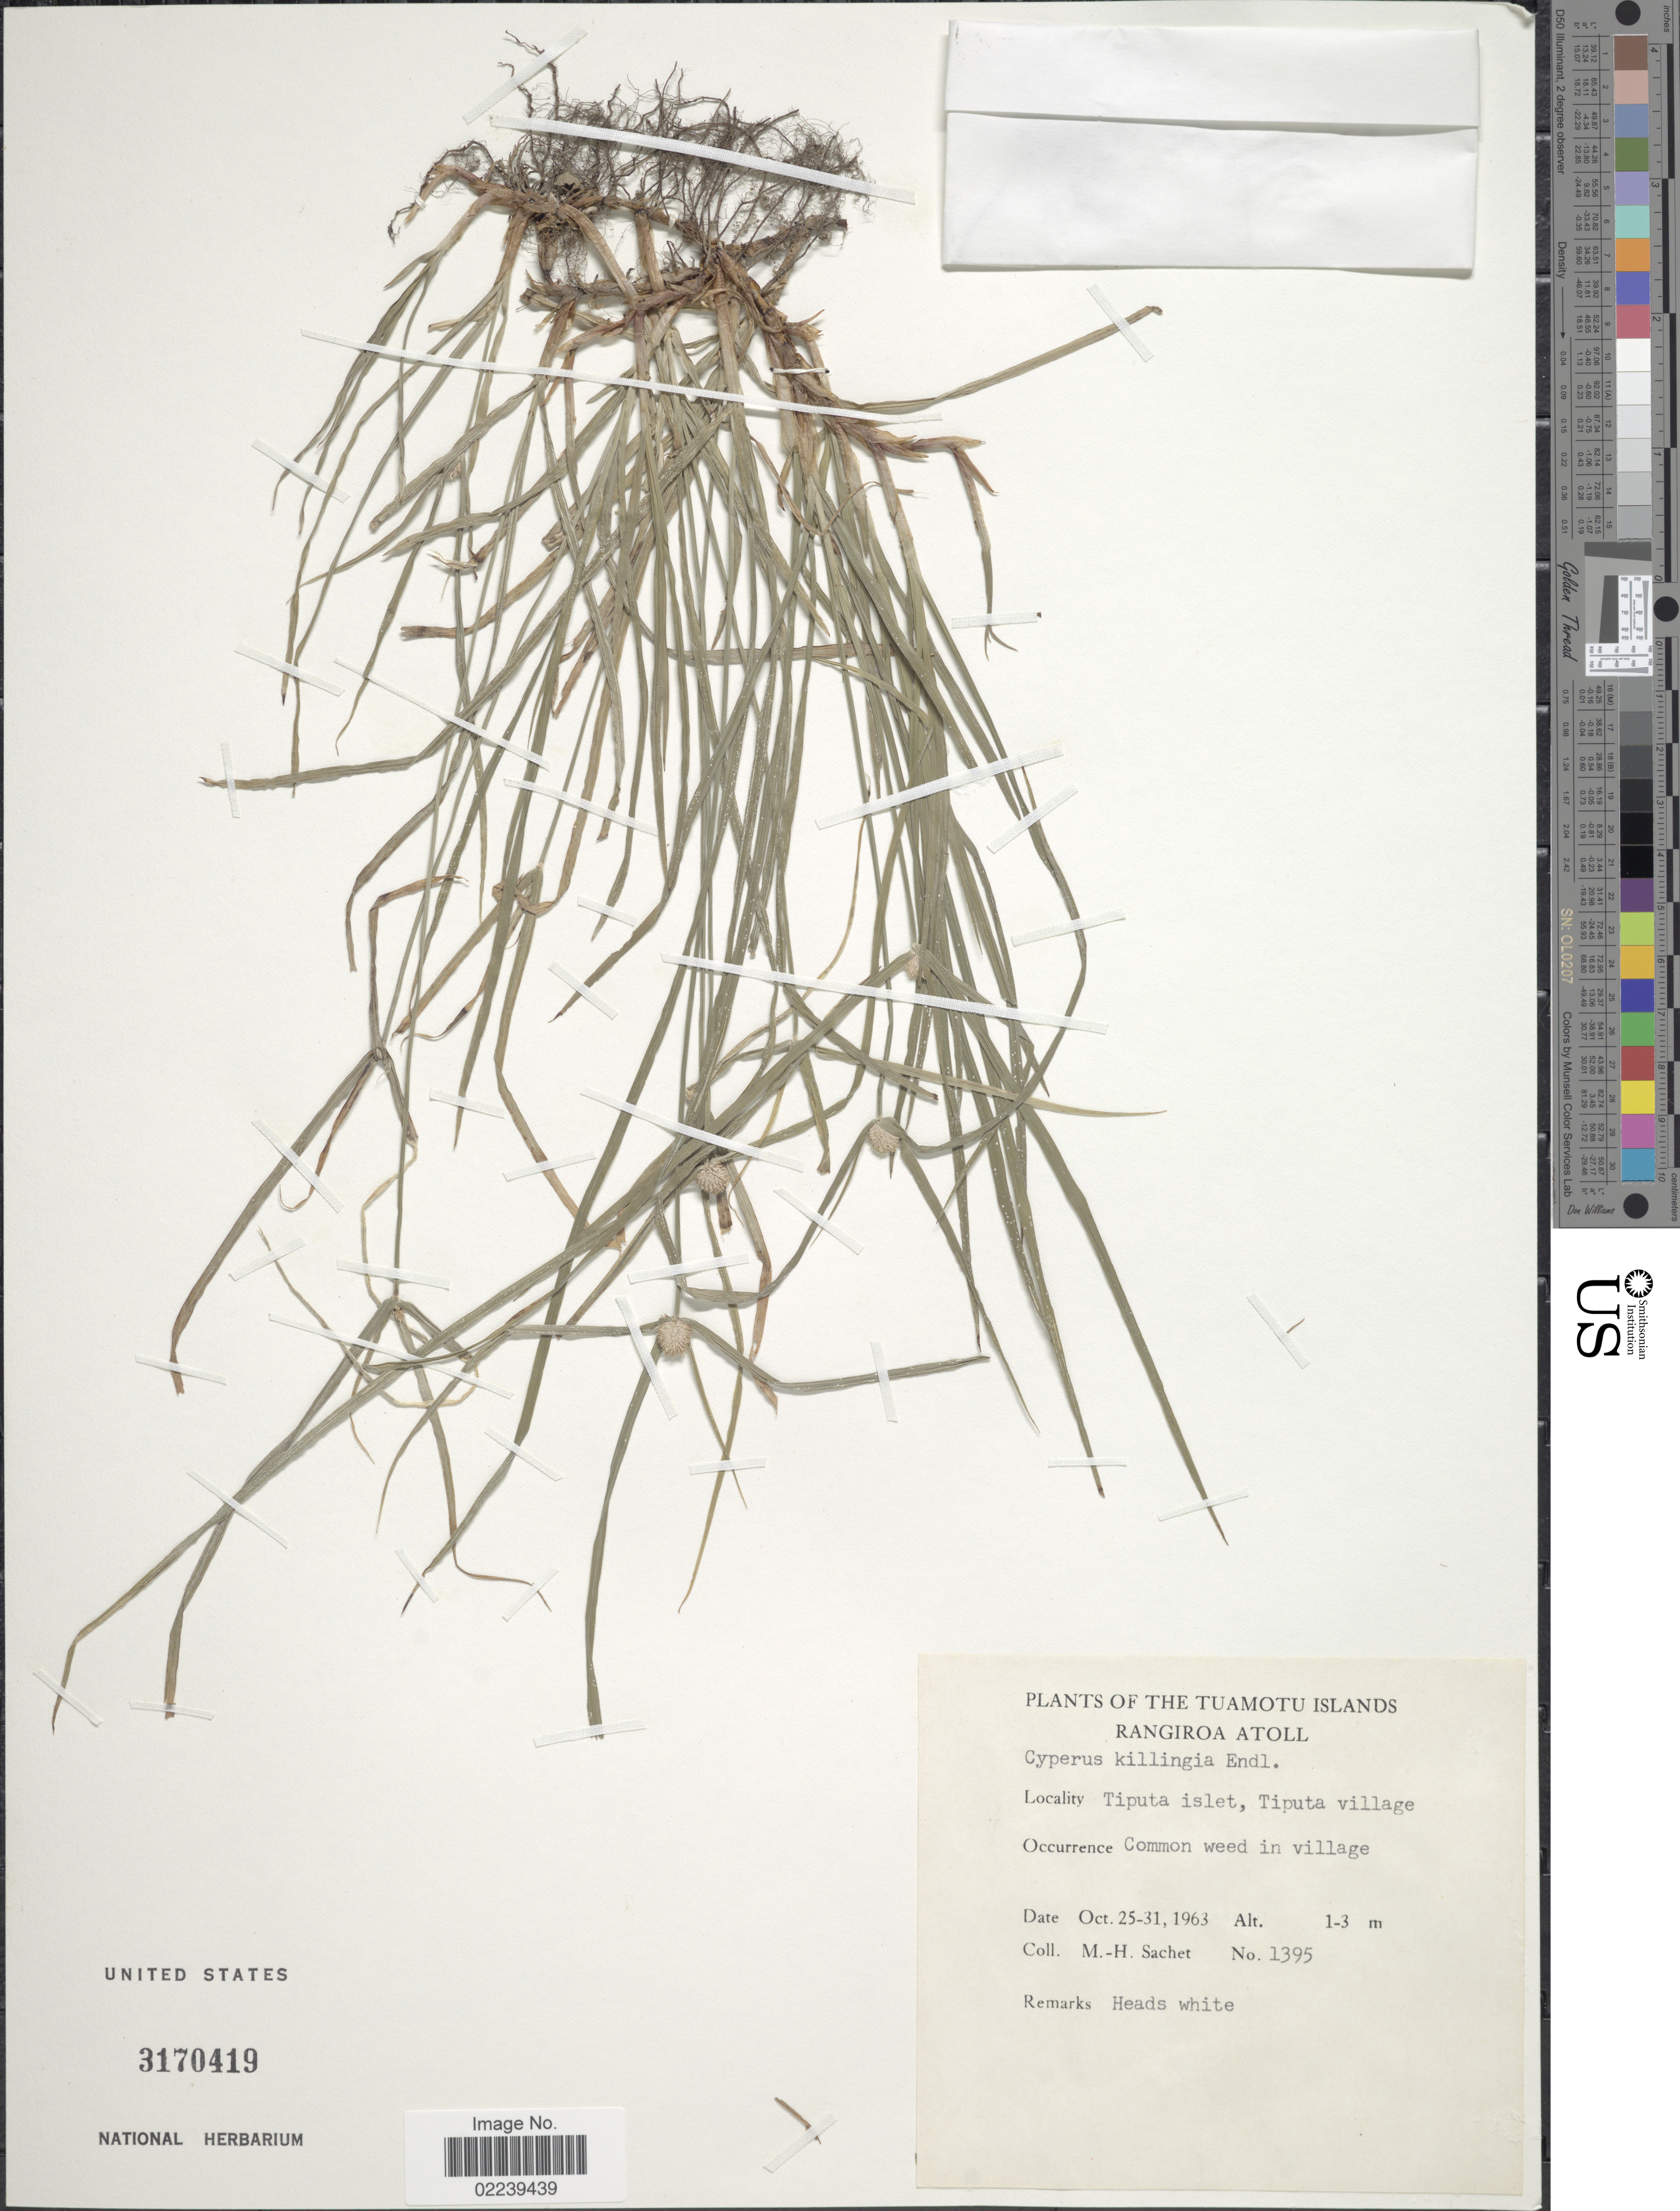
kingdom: Plantae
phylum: Tracheophyta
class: Liliopsida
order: Poales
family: Cyperaceae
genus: Cyperus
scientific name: Cyperus mindorensis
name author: (Steud.) Huygh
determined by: Strong, M. T., (US), Smithsonian Institution - National Museum of Natural History (UNITED STATES)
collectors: M.-H. Sachet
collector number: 1395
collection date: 1963-10-25/1963-10-31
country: French Polynesia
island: Rangiroa [Deans] Atoll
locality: The Tuamotu Islands, Rangiroa Atoll, Tiputa islet, Tiputa village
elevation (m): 1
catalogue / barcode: US 3170419